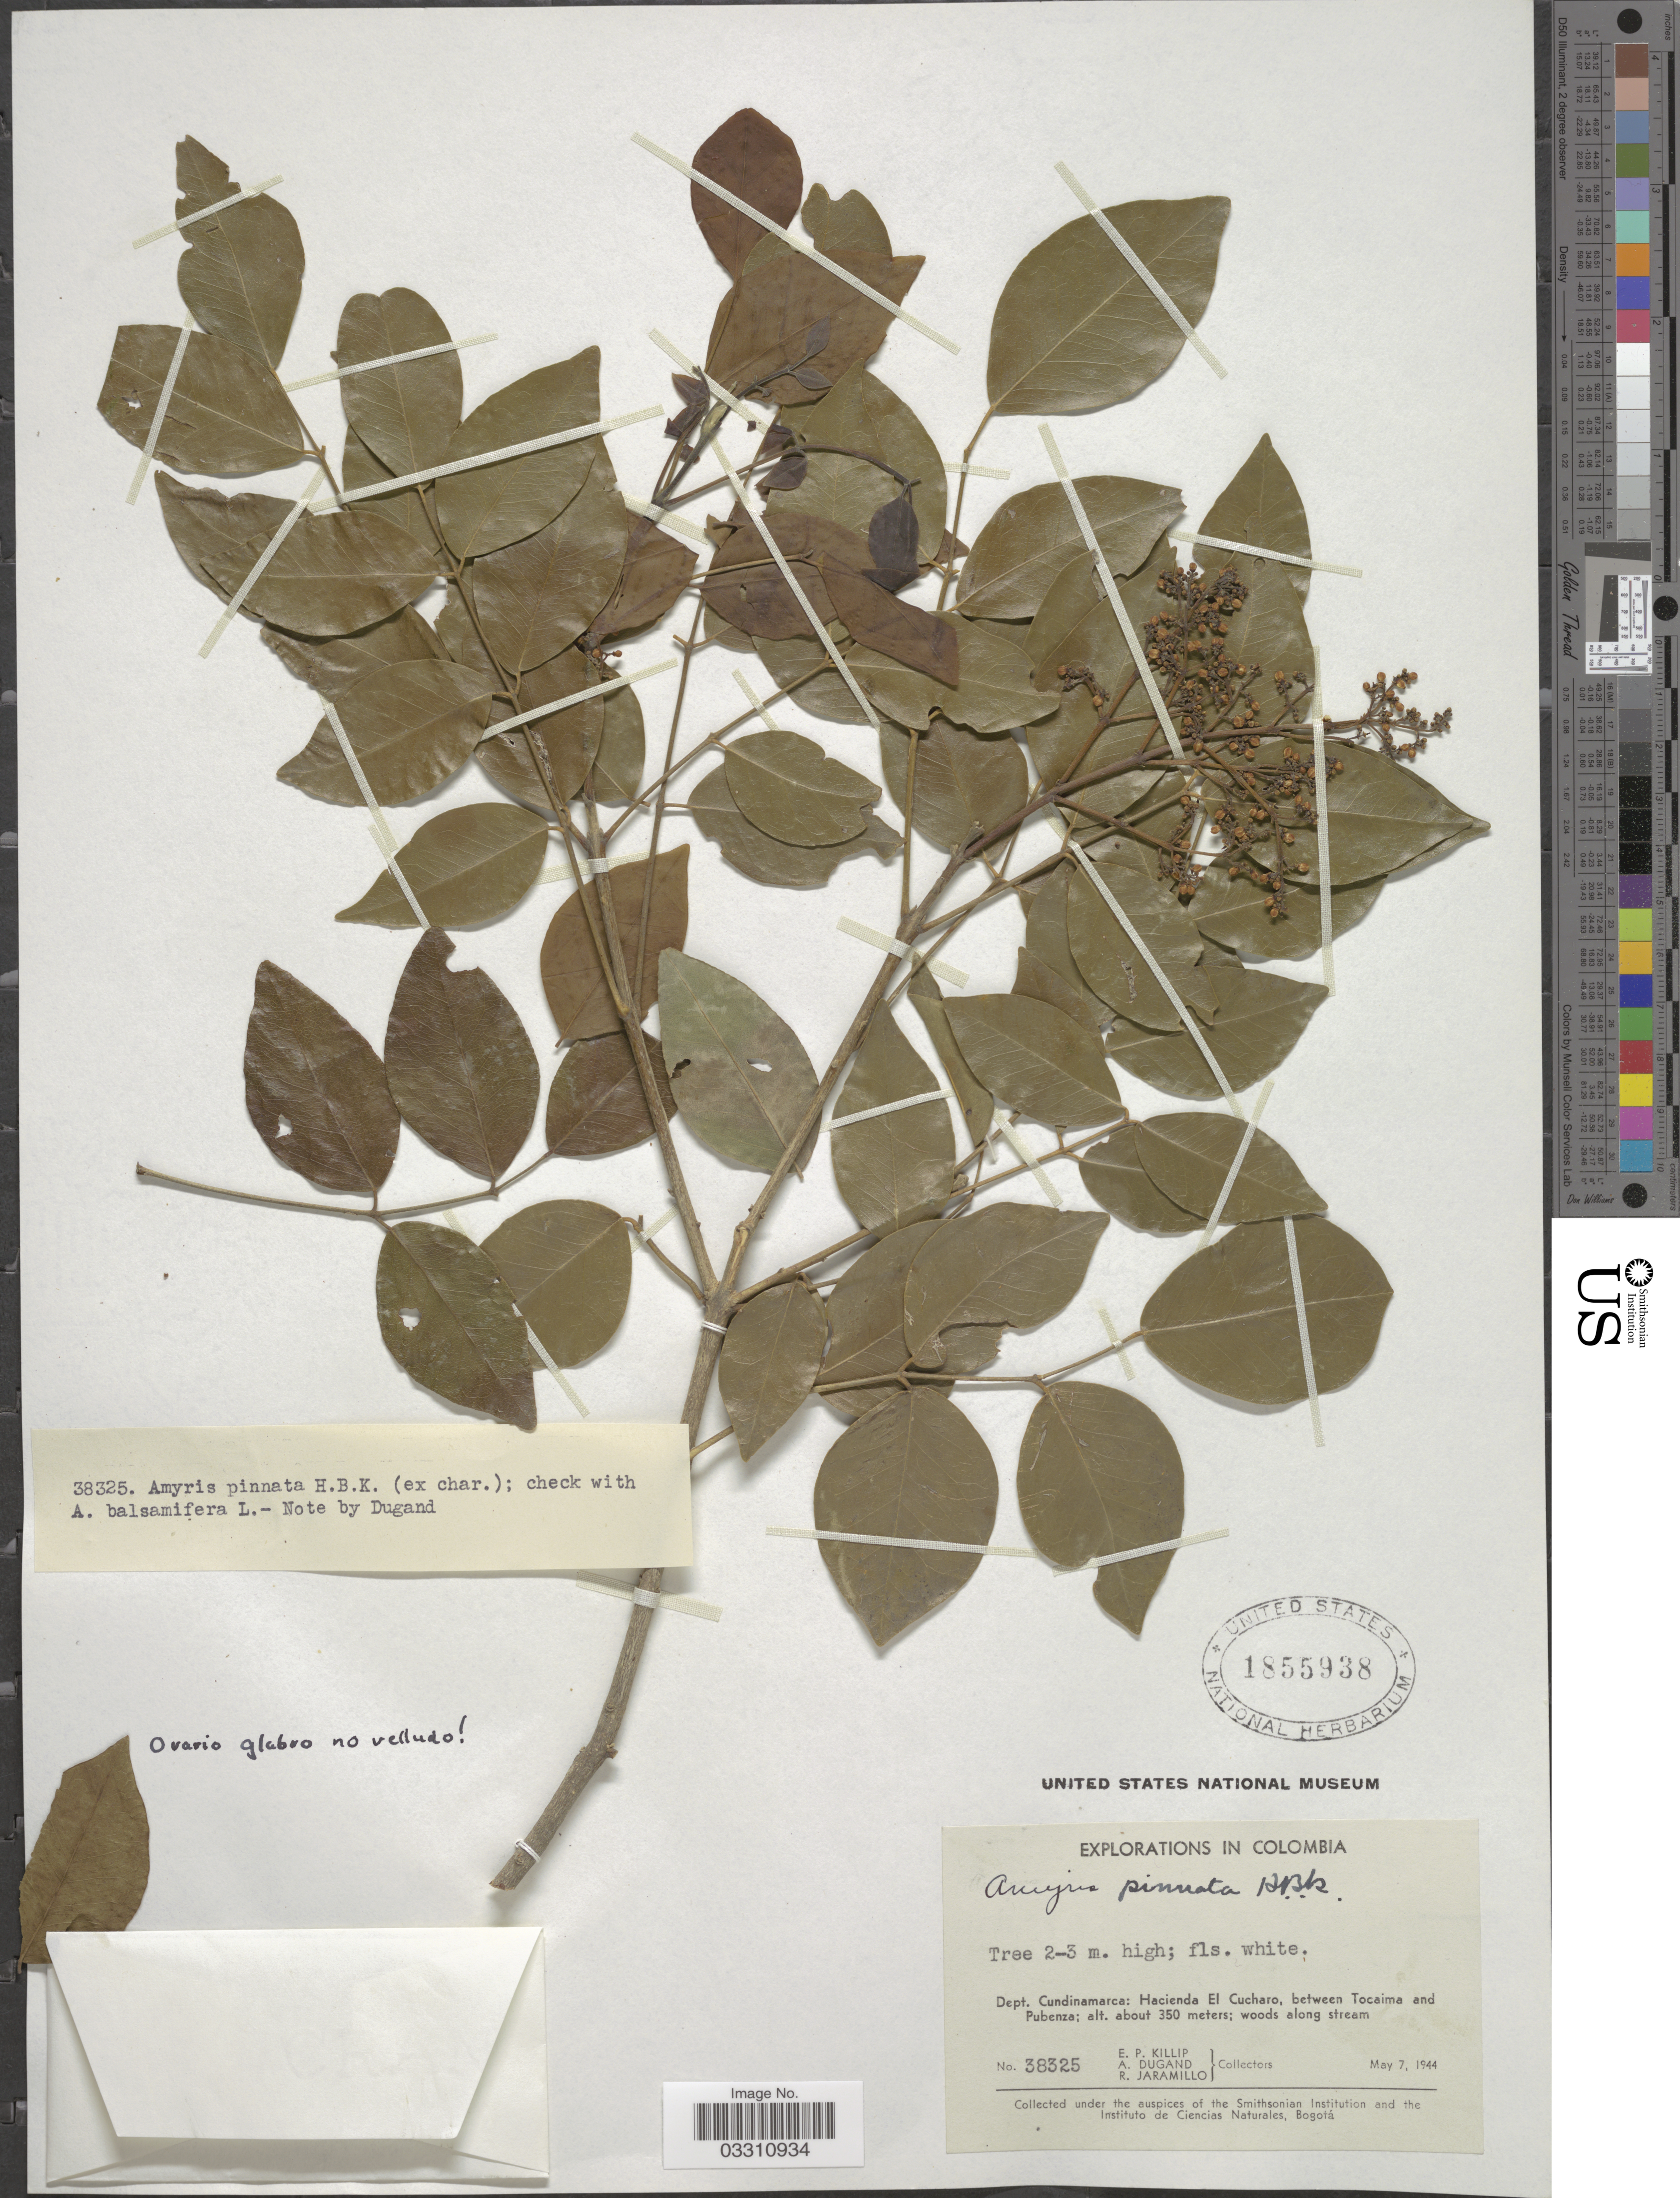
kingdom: Plantae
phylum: Tracheophyta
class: Magnoliopsida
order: Sapindales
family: Rutaceae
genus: Amyris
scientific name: Amyris pinnata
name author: Kunth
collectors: E. P. Killip, A. Dugand & R. Jaramillo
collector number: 38325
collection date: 1944-05-07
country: Colombia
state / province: Cundinamarca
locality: Dept. Cundinamarca: Hacienda El Cucharo, between Tocaima and Pubenza.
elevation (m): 350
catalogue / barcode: US 1855938